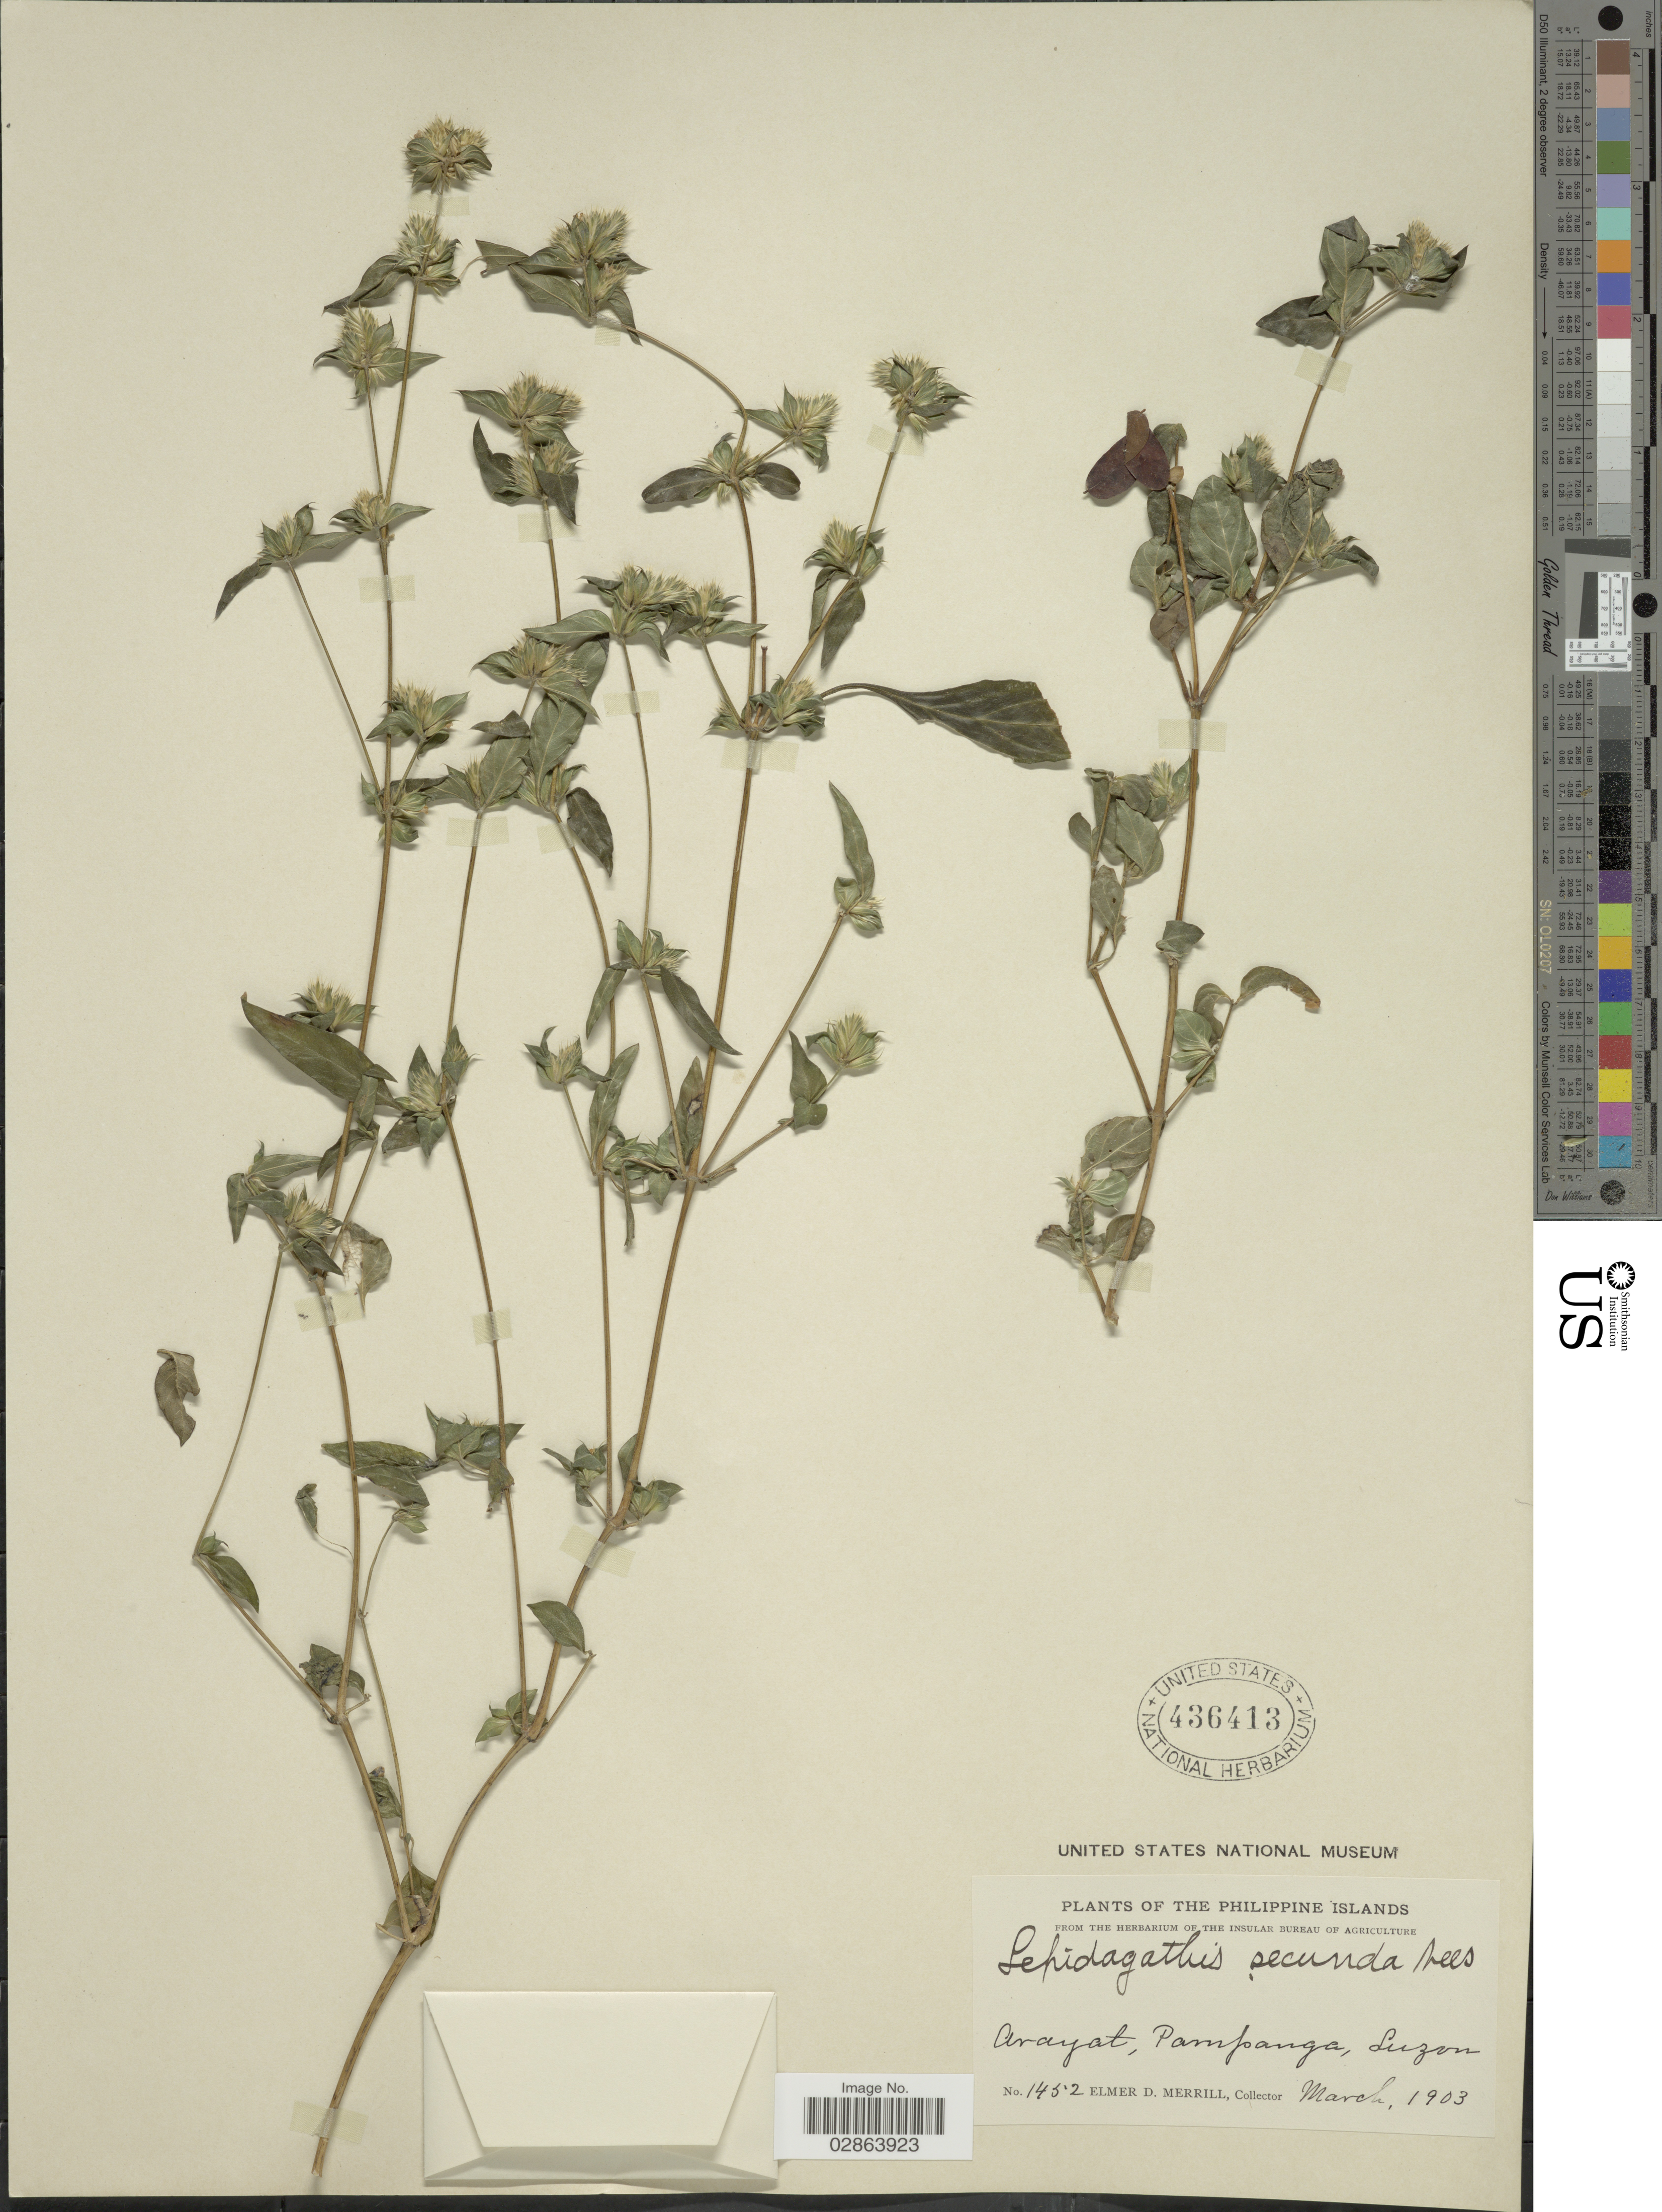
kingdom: Plantae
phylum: Tracheophyta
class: Magnoliopsida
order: Lamiales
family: Acanthaceae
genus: Lepidagathis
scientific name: Lepidagathis secunda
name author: (Blanco) Nees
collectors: E. D. Merrill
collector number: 1452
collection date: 1903-03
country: Philippines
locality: Arayat, Pampanga, Luzon.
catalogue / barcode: US 436413